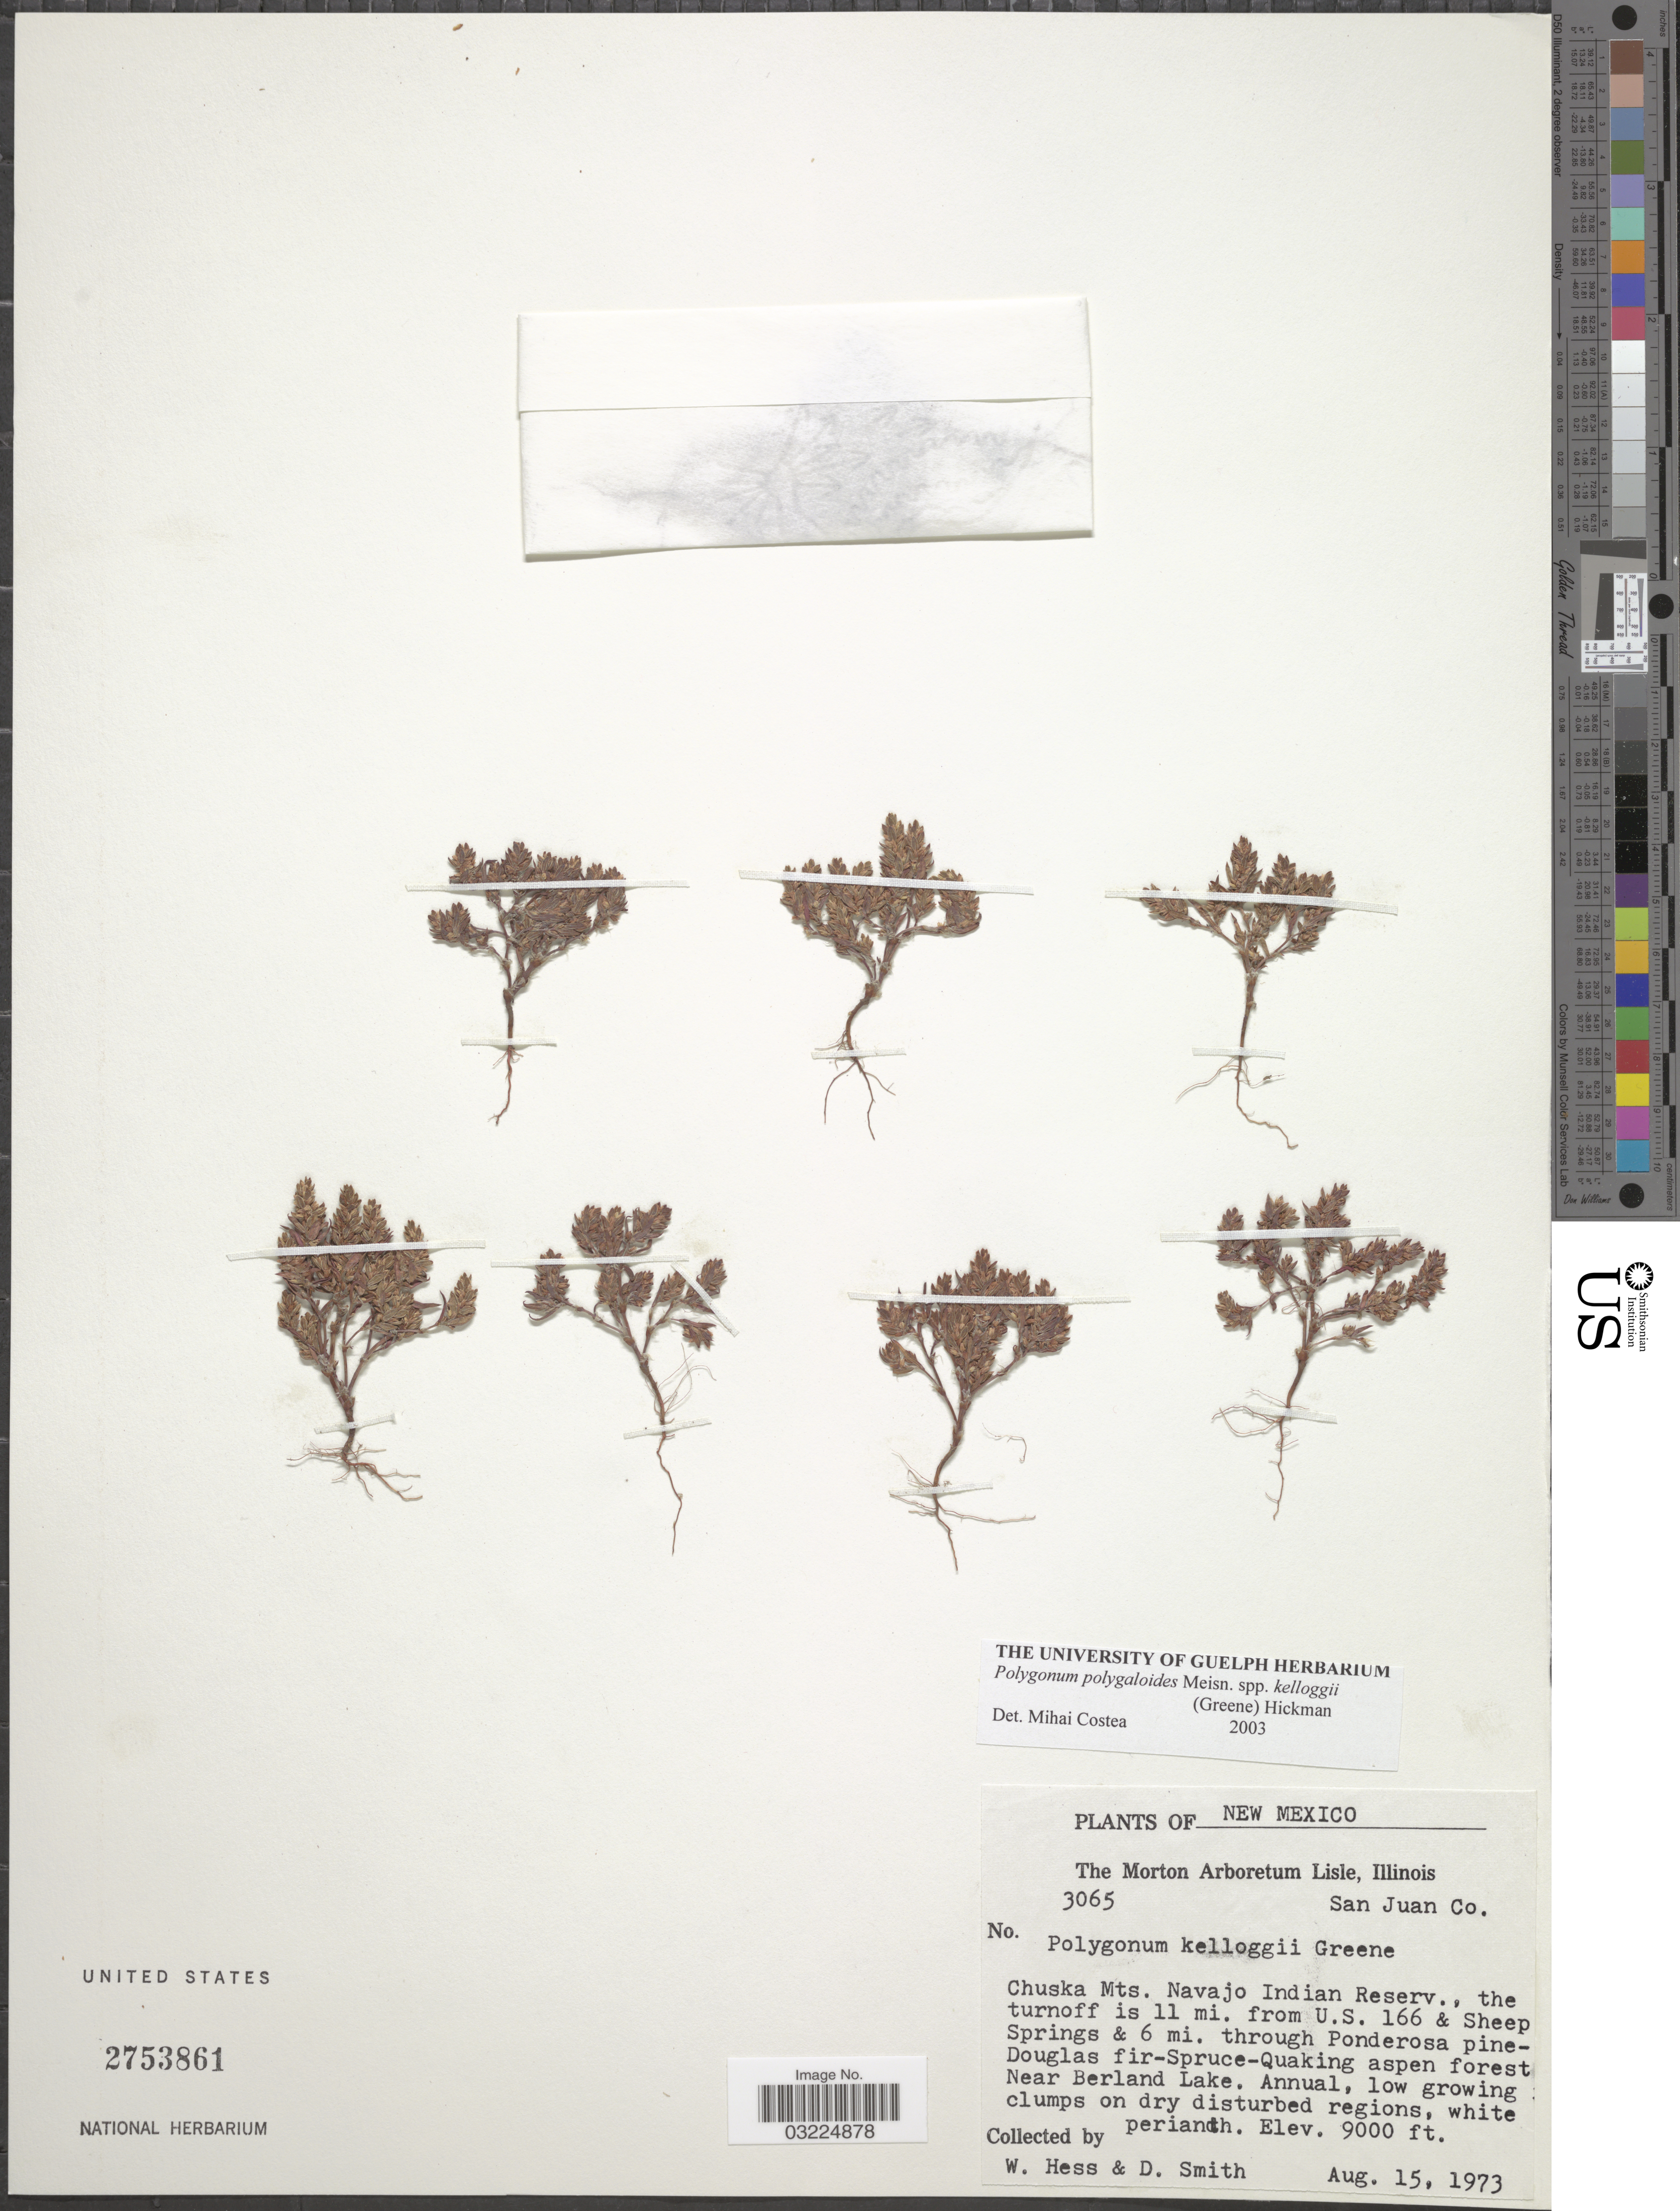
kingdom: Plantae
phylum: Tracheophyta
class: Magnoliopsida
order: Caryophyllales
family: Polygonaceae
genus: Polygonum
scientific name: Polygonum polygaloides subsp. kelloggii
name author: (Greene) Hickman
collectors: W. Hess & D. Smith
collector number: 3065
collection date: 1973-08-15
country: United States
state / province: New Mexico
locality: San Juan Co. Chuska Mts. Navajo Indian Reserve., the turnoff is 11 mi. from U. S. 166 & Sheep Springs & 6 mi. through Ponderosa pine-Douglas fir-Spruce-Quaking aspen forest. Near Berland Lake.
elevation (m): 2743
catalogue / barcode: US 2753861